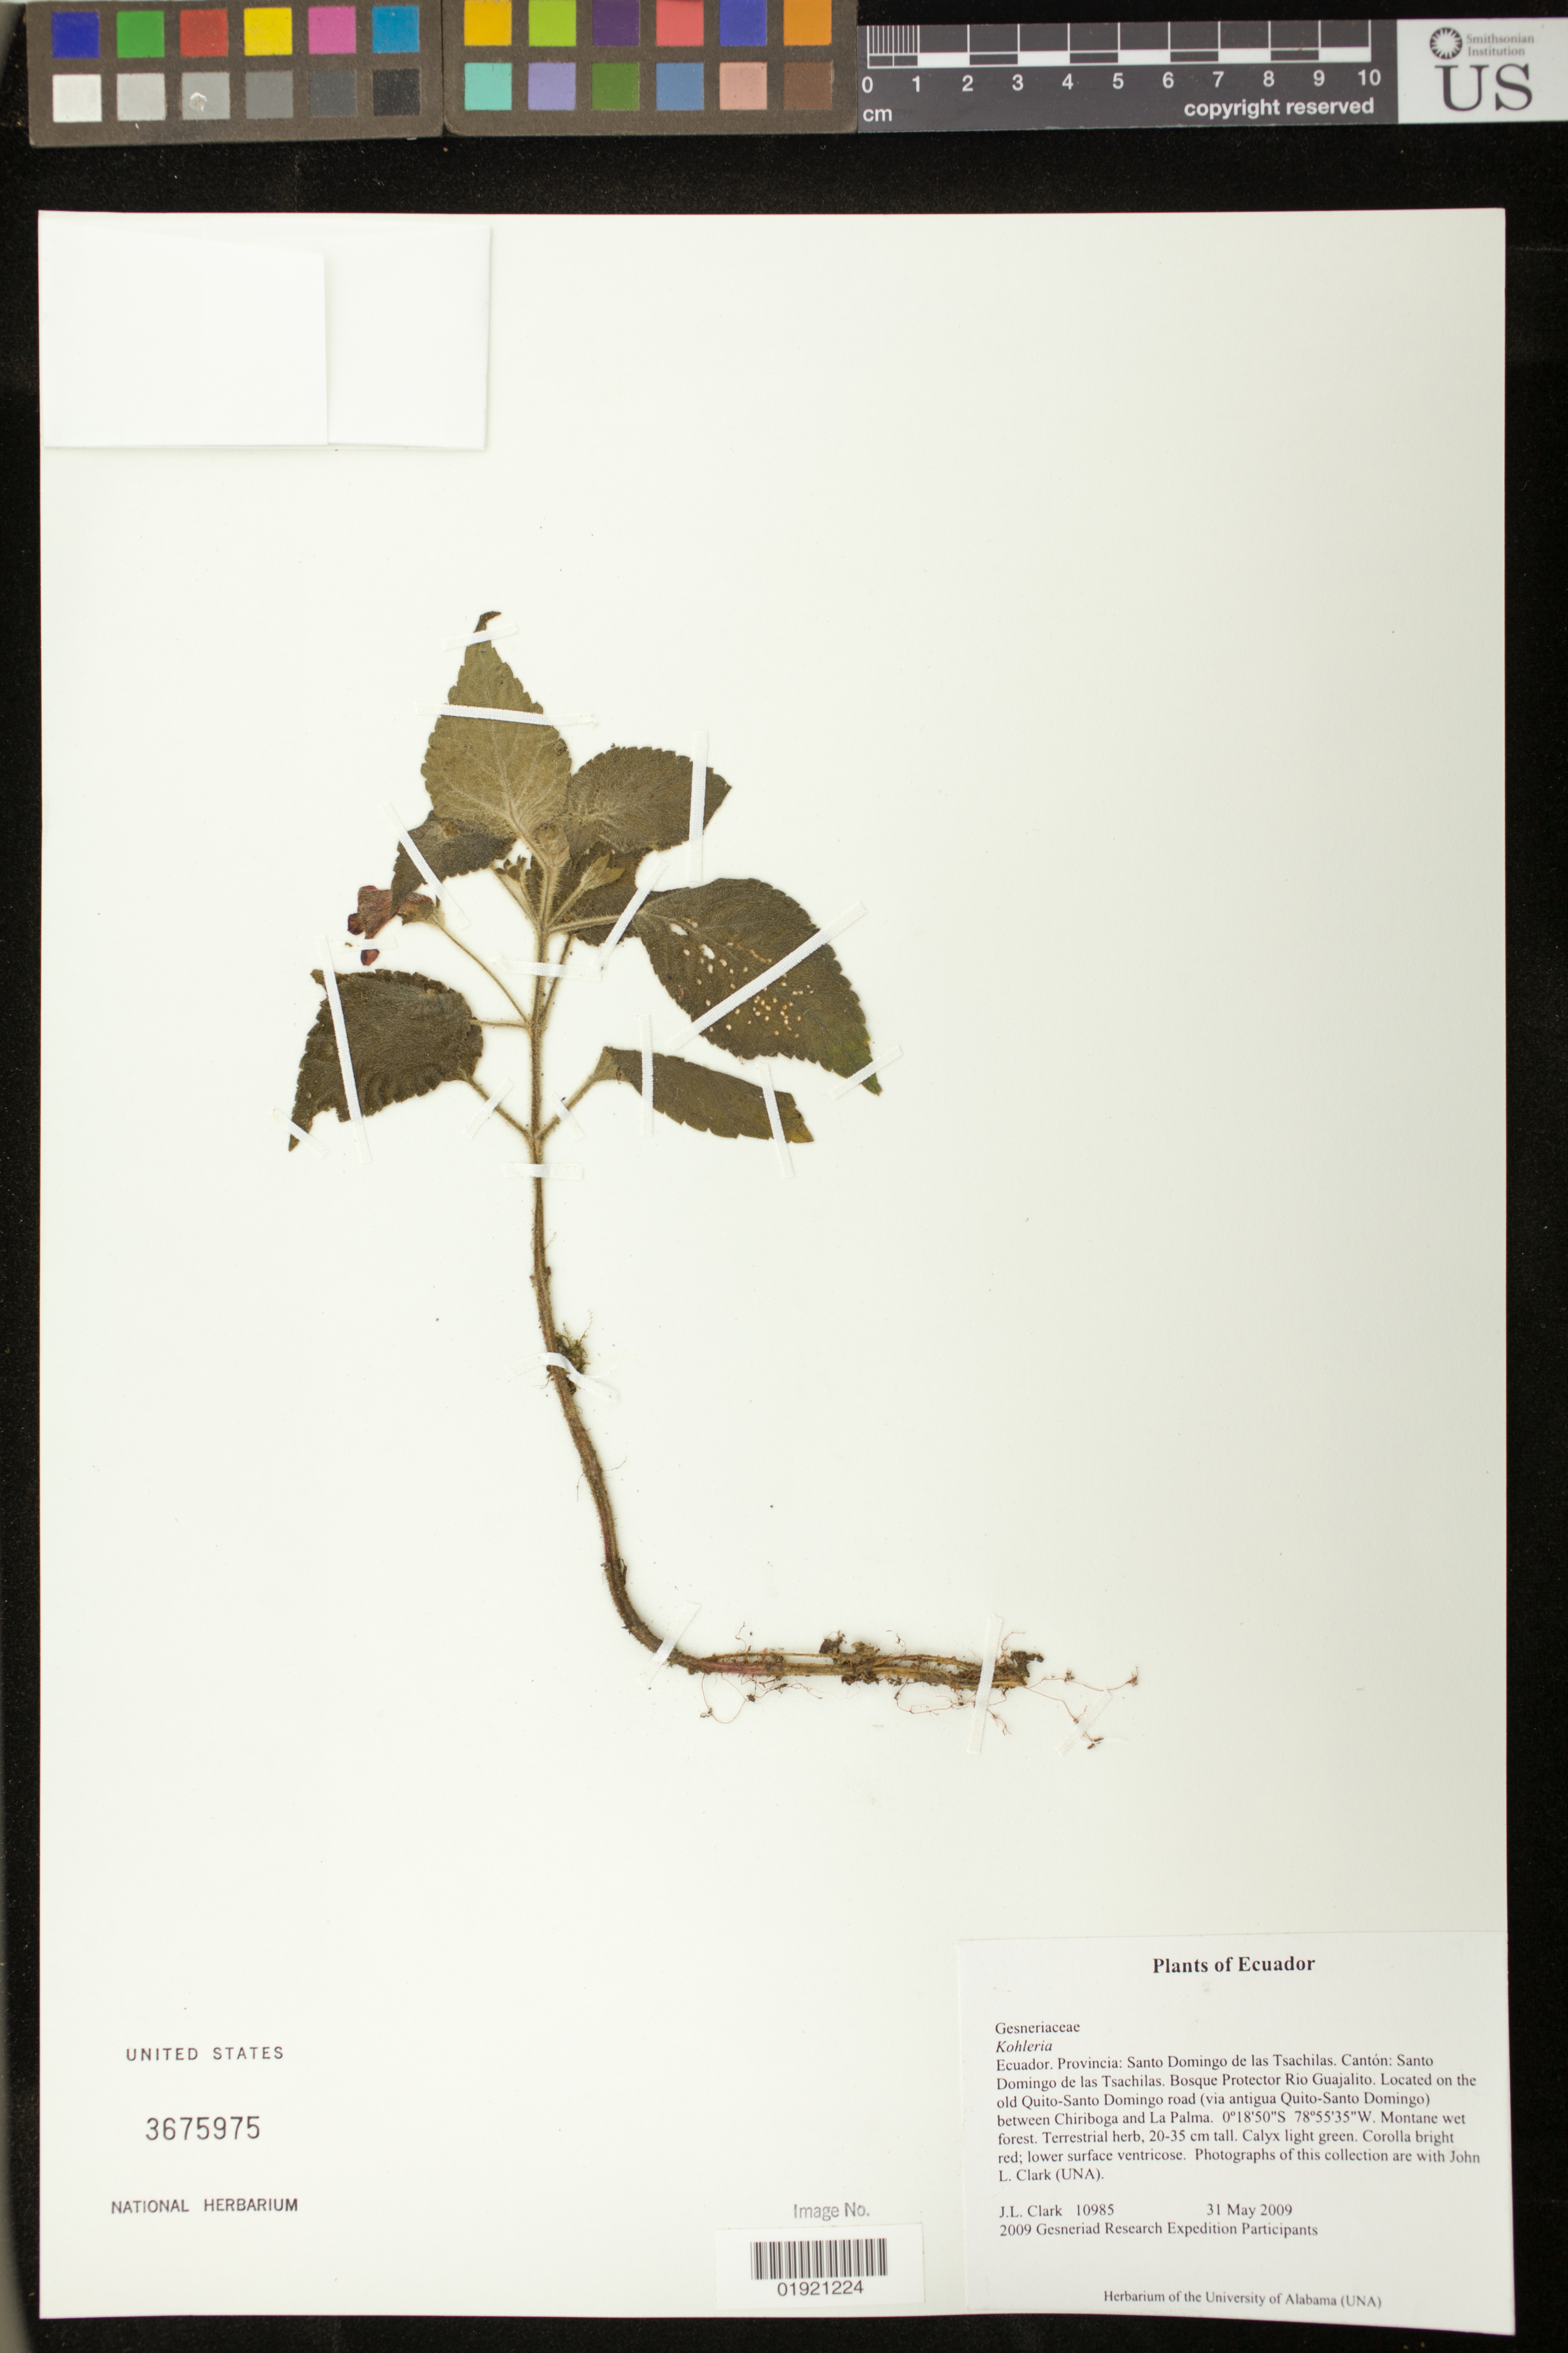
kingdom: Plantae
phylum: Tracheophyta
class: Magnoliopsida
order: Lamiales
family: Gesneriaceae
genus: Kohleria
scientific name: Kohleria sp.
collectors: J. L. Clark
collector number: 10985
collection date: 2009-05-30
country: Ecuador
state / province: Tsáchilas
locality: Canton: Santo Domingo de los Tsachilas. Bosque Protector Rio Guajalito. Located on the old Quito-Santo Domingo road (via antigua Quito-Santo Domingo) between Chiriboga and La Palma.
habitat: Montane wet forest.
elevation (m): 1796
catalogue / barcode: US 3675975